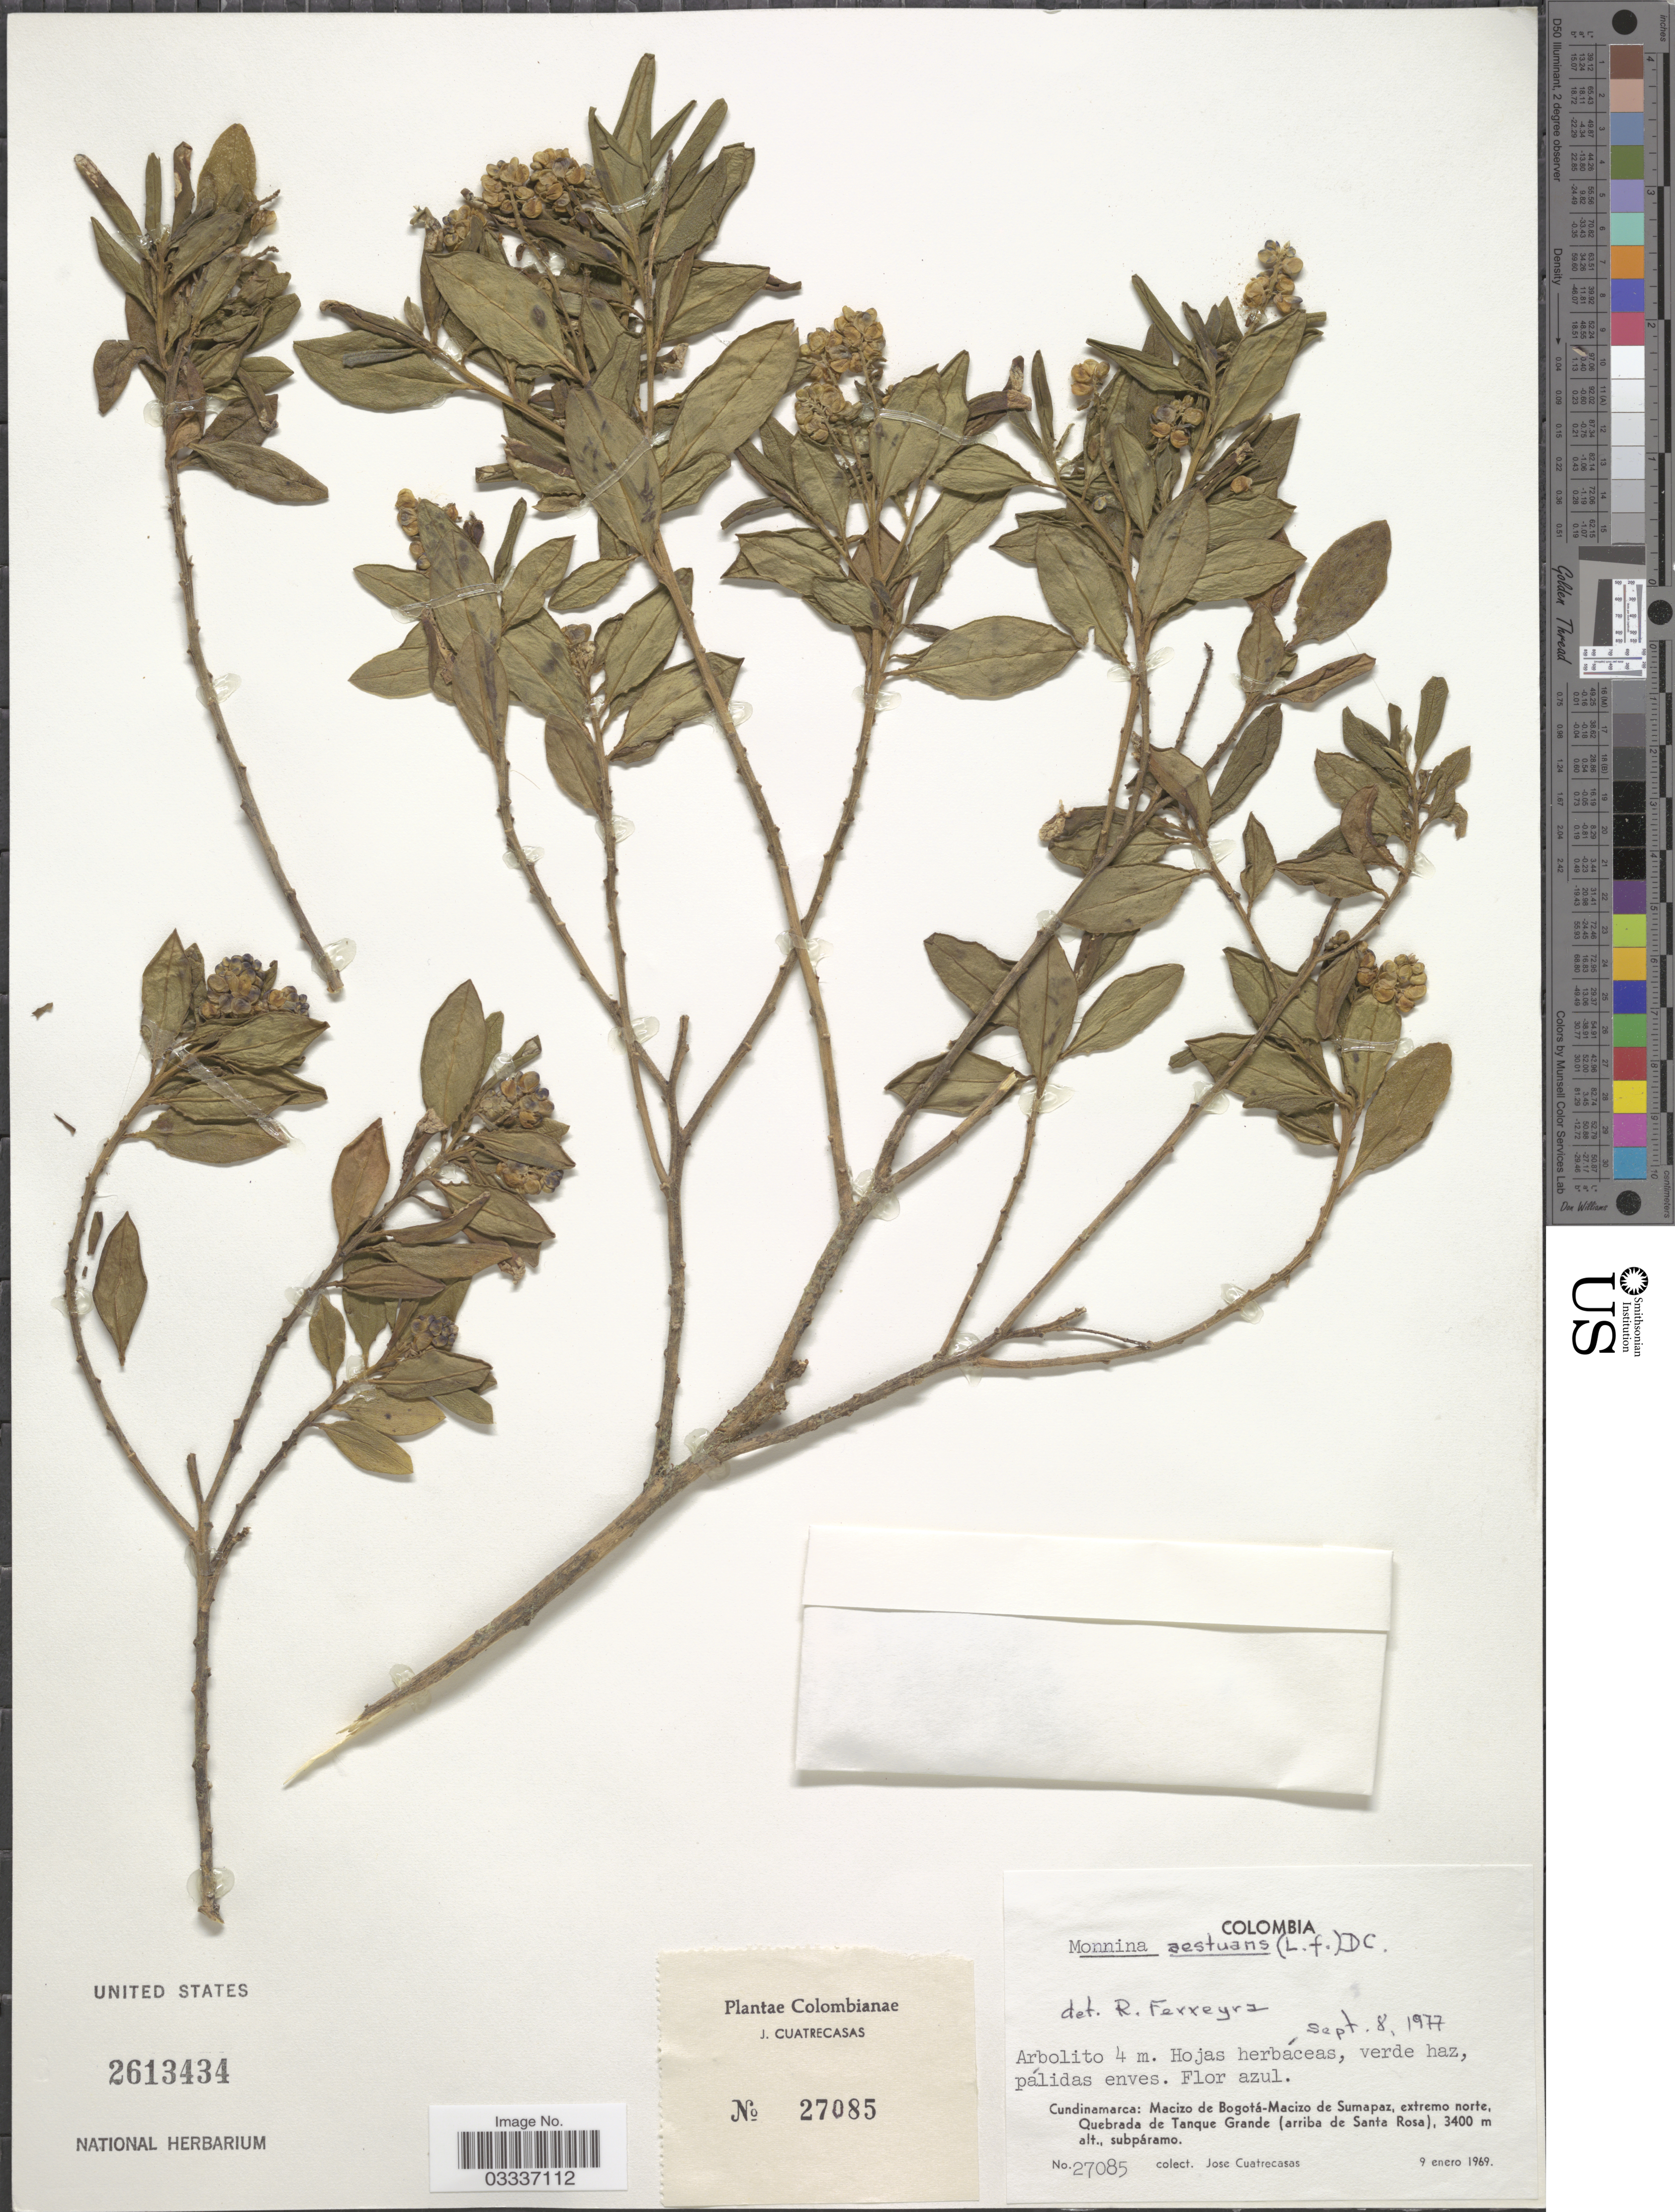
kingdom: Plantae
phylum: Tracheophyta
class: Magnoliopsida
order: Fabales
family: Polygalaceae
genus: Monnina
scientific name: Monnina aestuans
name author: (L. f.) DC.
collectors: J. Cuatrecasas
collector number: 27085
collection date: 1969-01-09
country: Colombia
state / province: Cundinamarca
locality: Macizo de Bogotá-Macizo de Sumapaz, extremo norte, Quebrada de Tanque Grande (arriba de Santa Rosa).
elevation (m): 3400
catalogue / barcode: US 2613434